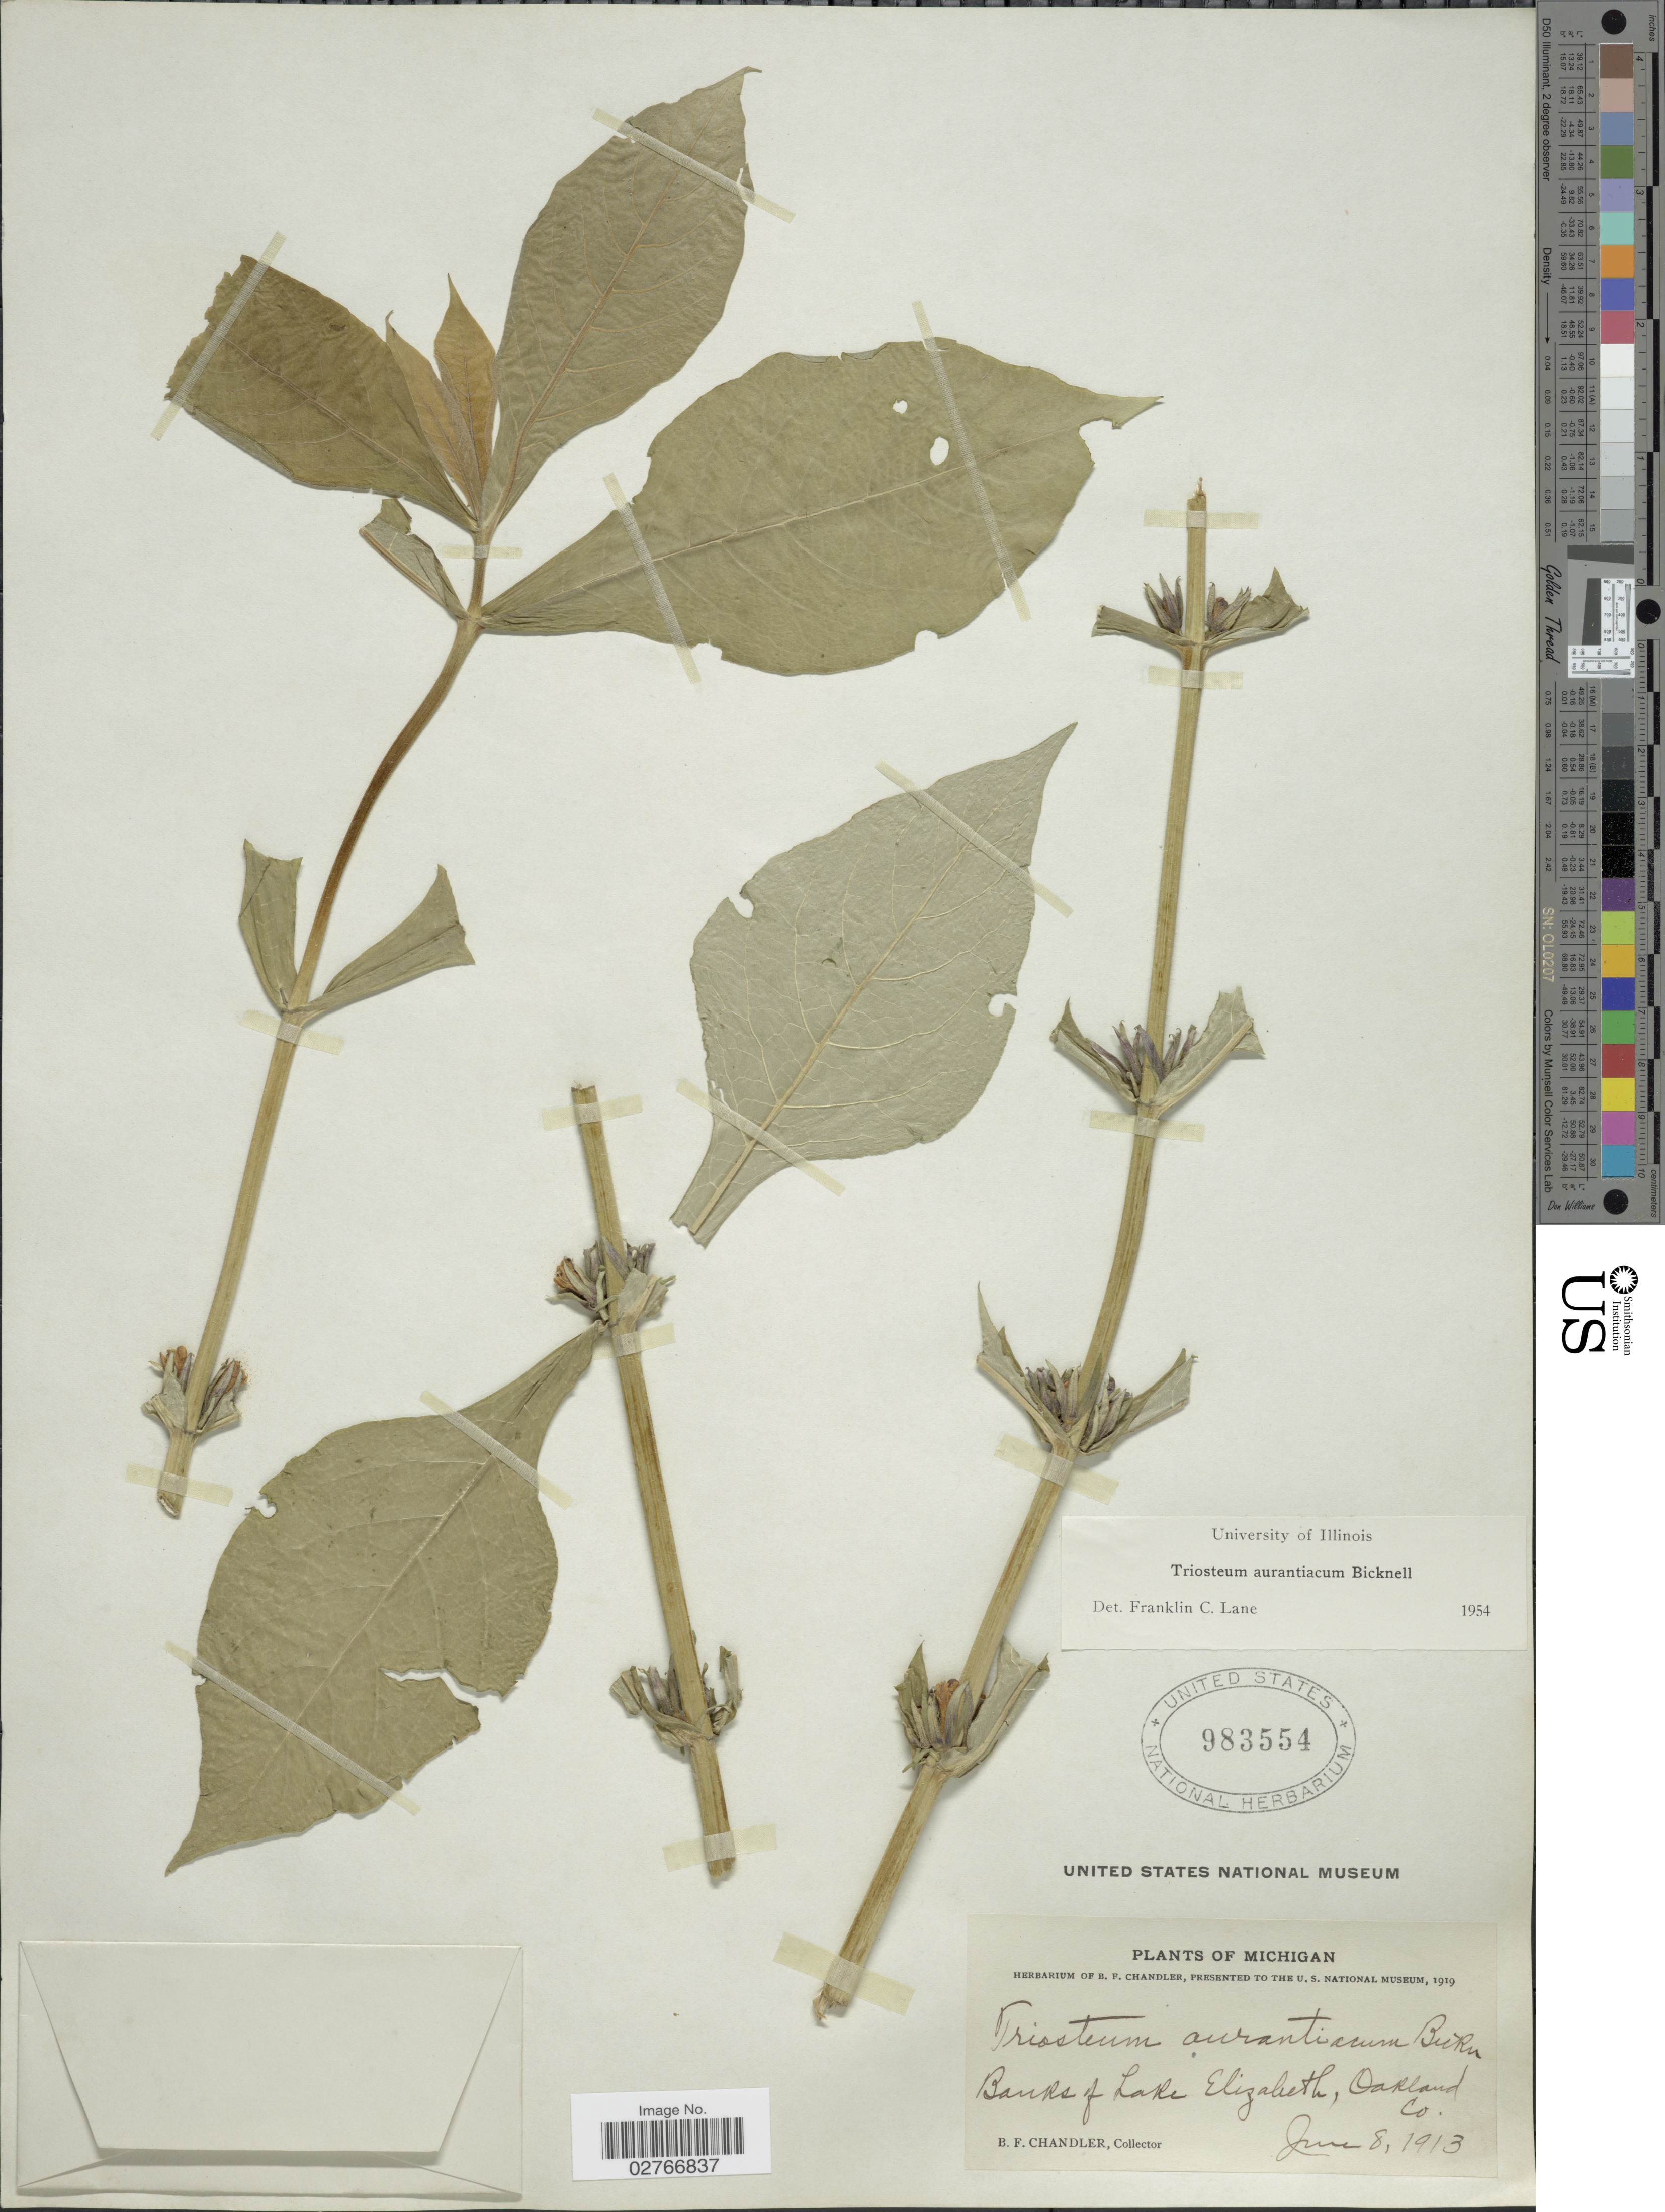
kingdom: Plantae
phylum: Tracheophyta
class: Magnoliopsida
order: Dipsacales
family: Caprifoliaceae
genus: Triosteum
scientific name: Triosteum aurantiacum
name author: E.P. Bicknell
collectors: B. F. Chandler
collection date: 1913-06-08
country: United States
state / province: Michigan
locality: Banks of Lake Elizabeth, Oakland Co.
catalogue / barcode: US 983554